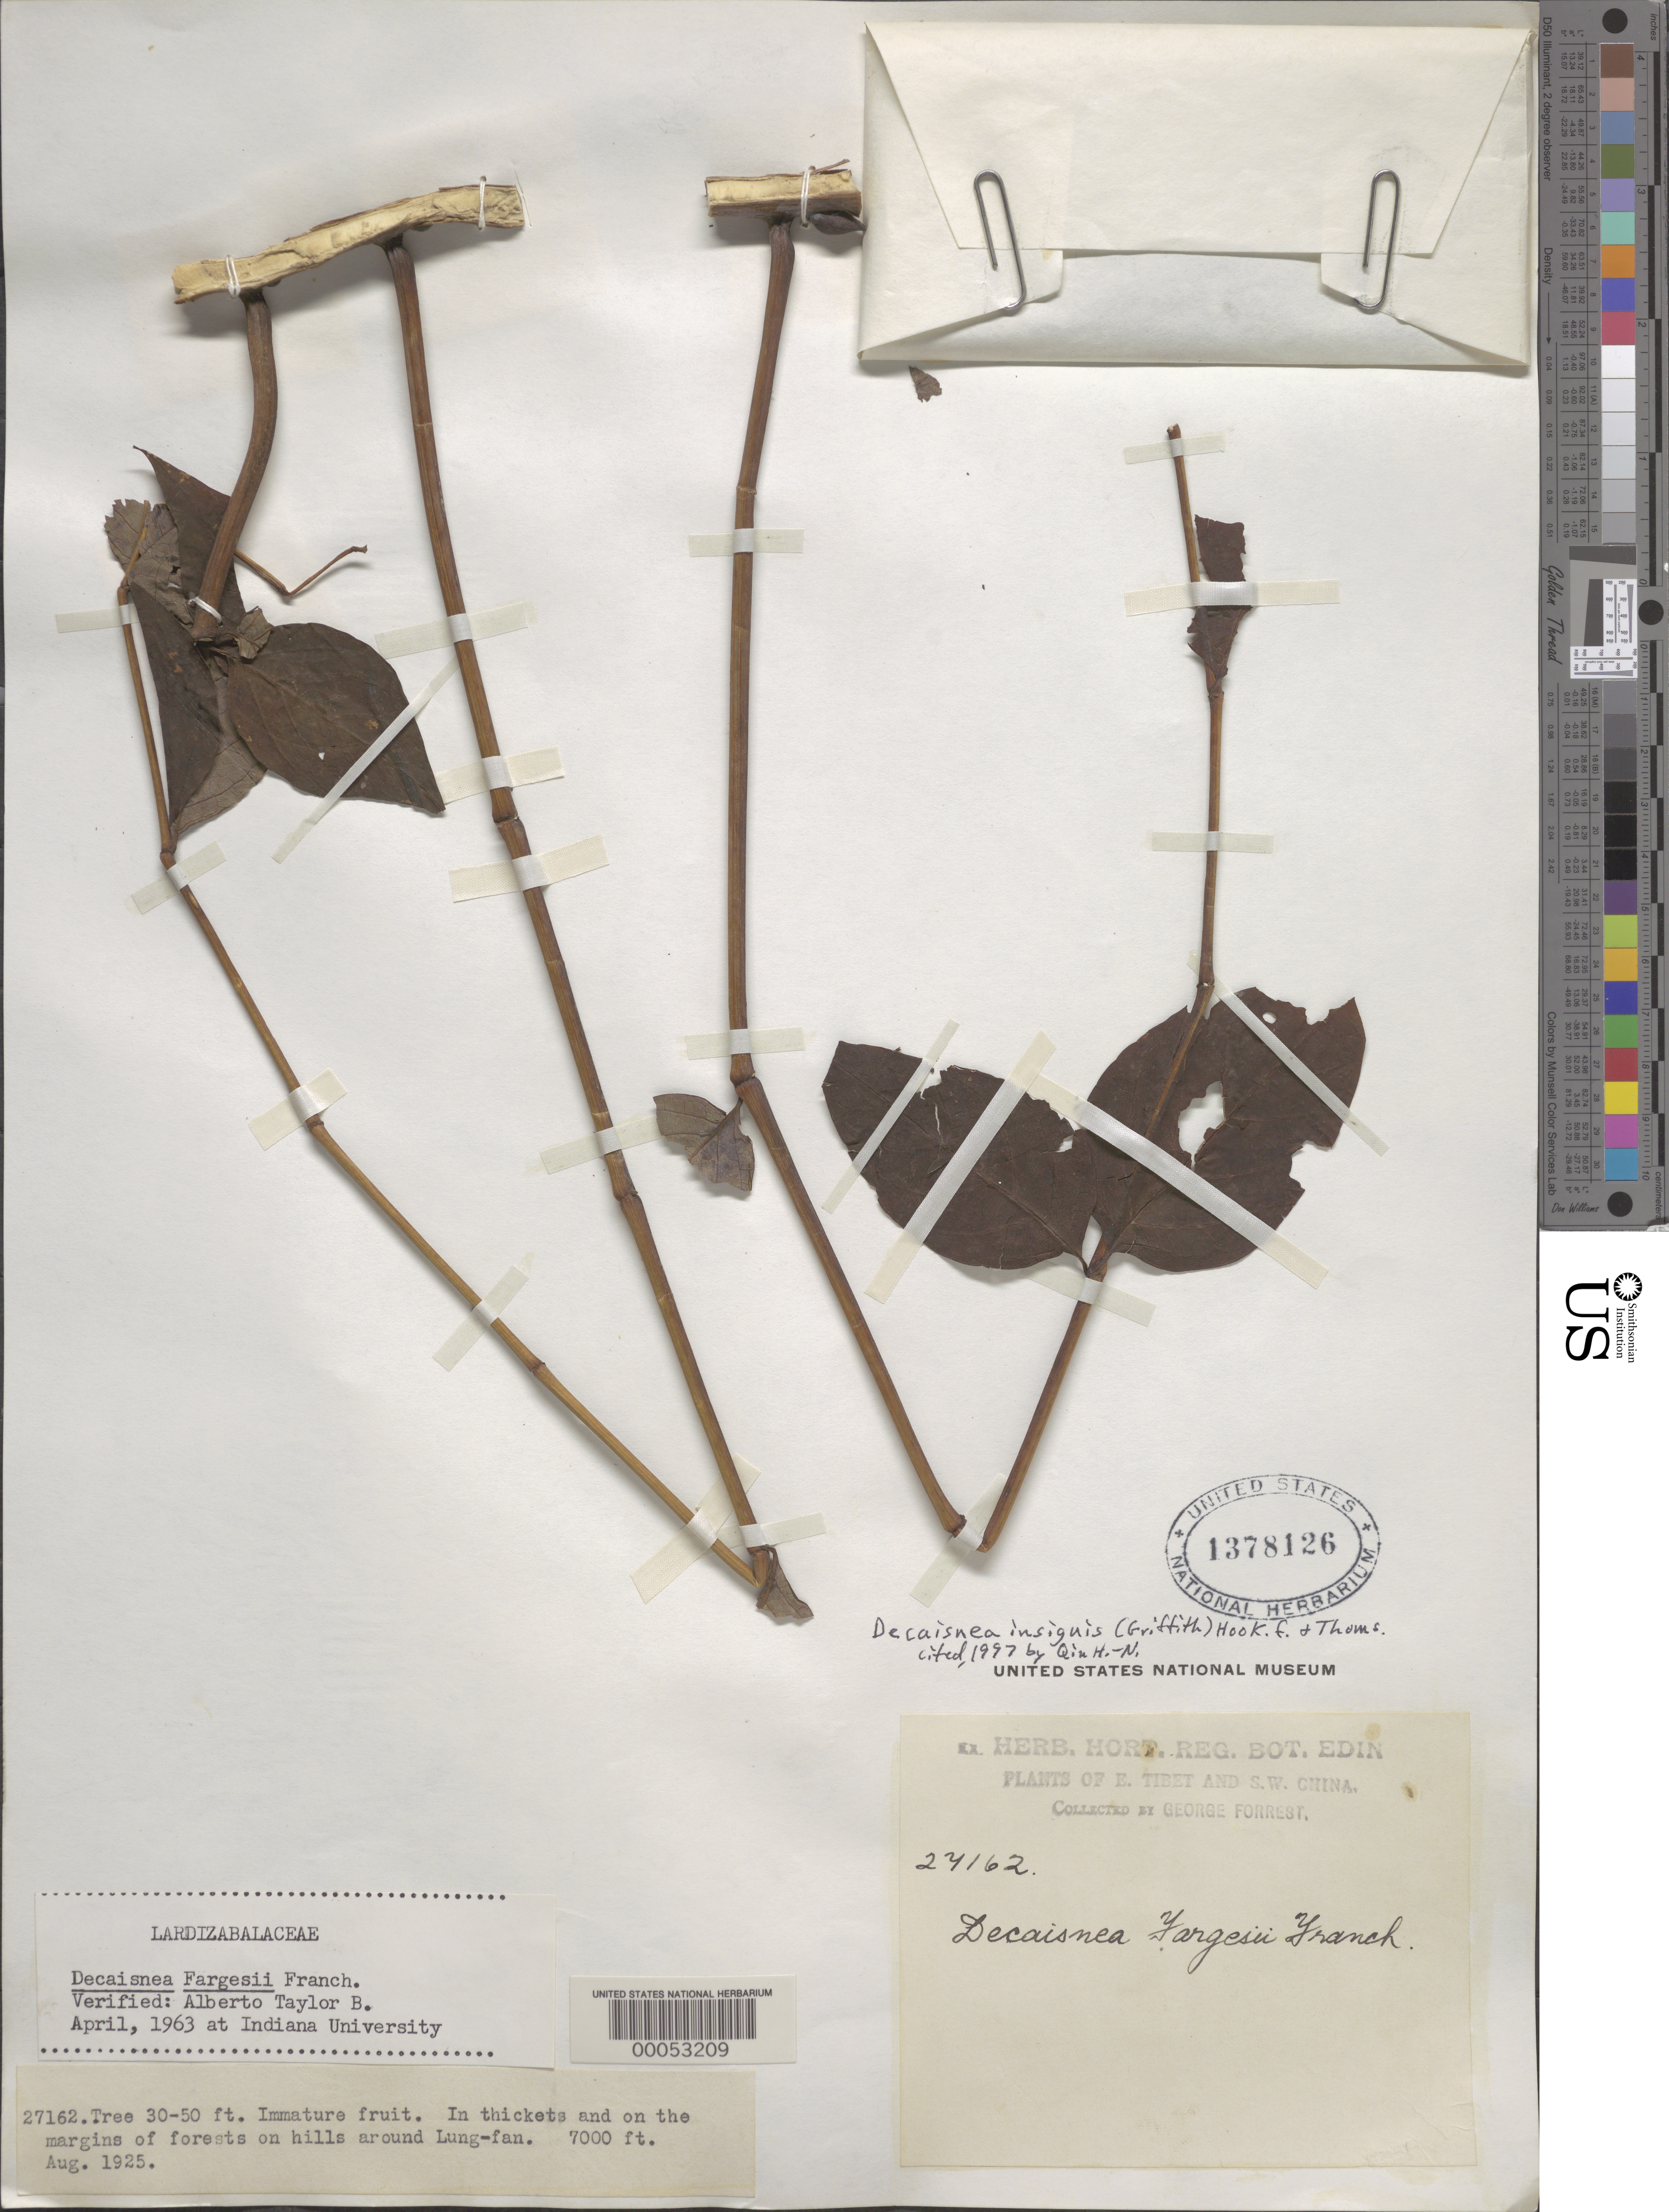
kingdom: Plantae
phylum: Tracheophyta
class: Magnoliopsida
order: Ranunculales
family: Lardizabalaceae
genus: Decaisnea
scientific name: Decaisnea insignis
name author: (Griff.) Hook. f. & Thomson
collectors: G. Forrest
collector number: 24162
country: China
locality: Lung-fan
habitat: In thickets and on the margins of forests on hills aroun lung-fa n.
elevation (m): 2134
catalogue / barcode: US 1378126